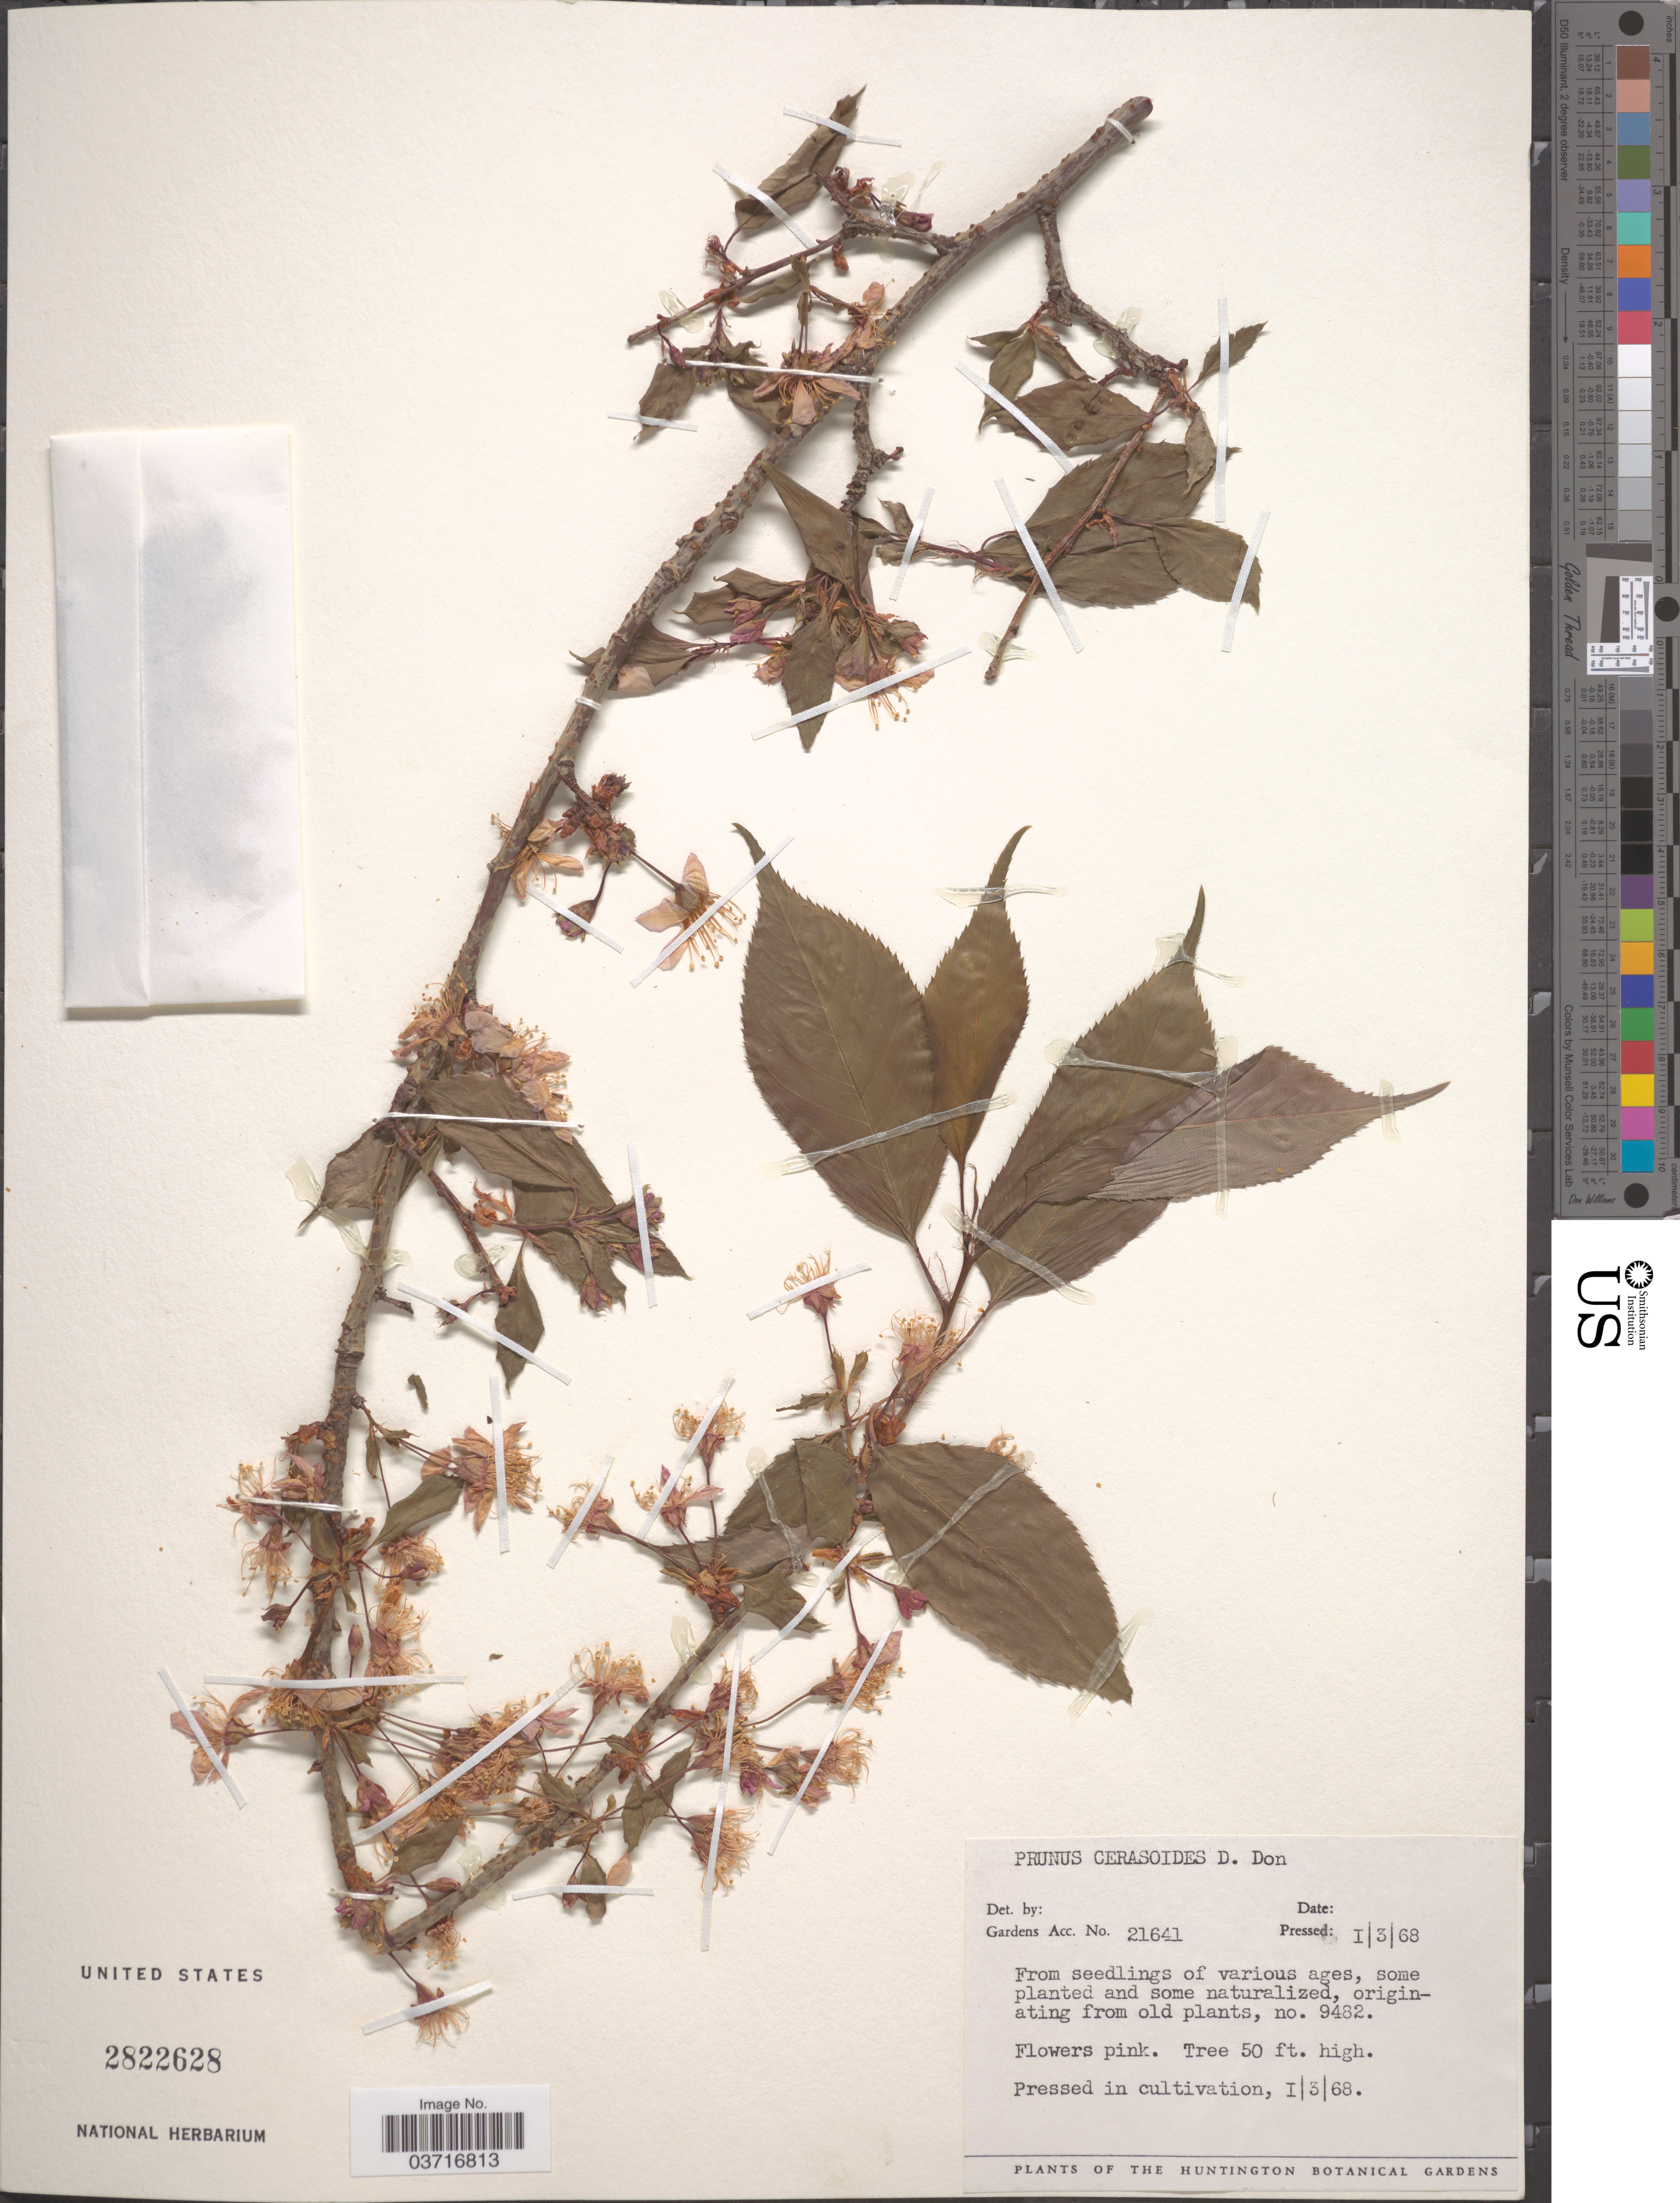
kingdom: Plantae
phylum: Tracheophyta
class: Magnoliopsida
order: Rosales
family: Rosaceae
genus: Prunus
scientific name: Prunus cerasoides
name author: Buch.-Ham. ex D. Don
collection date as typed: Transcribed d/m/y: 3/1/68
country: United States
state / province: California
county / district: Los Angeles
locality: Huntington Botanical Garden.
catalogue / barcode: US 2822628